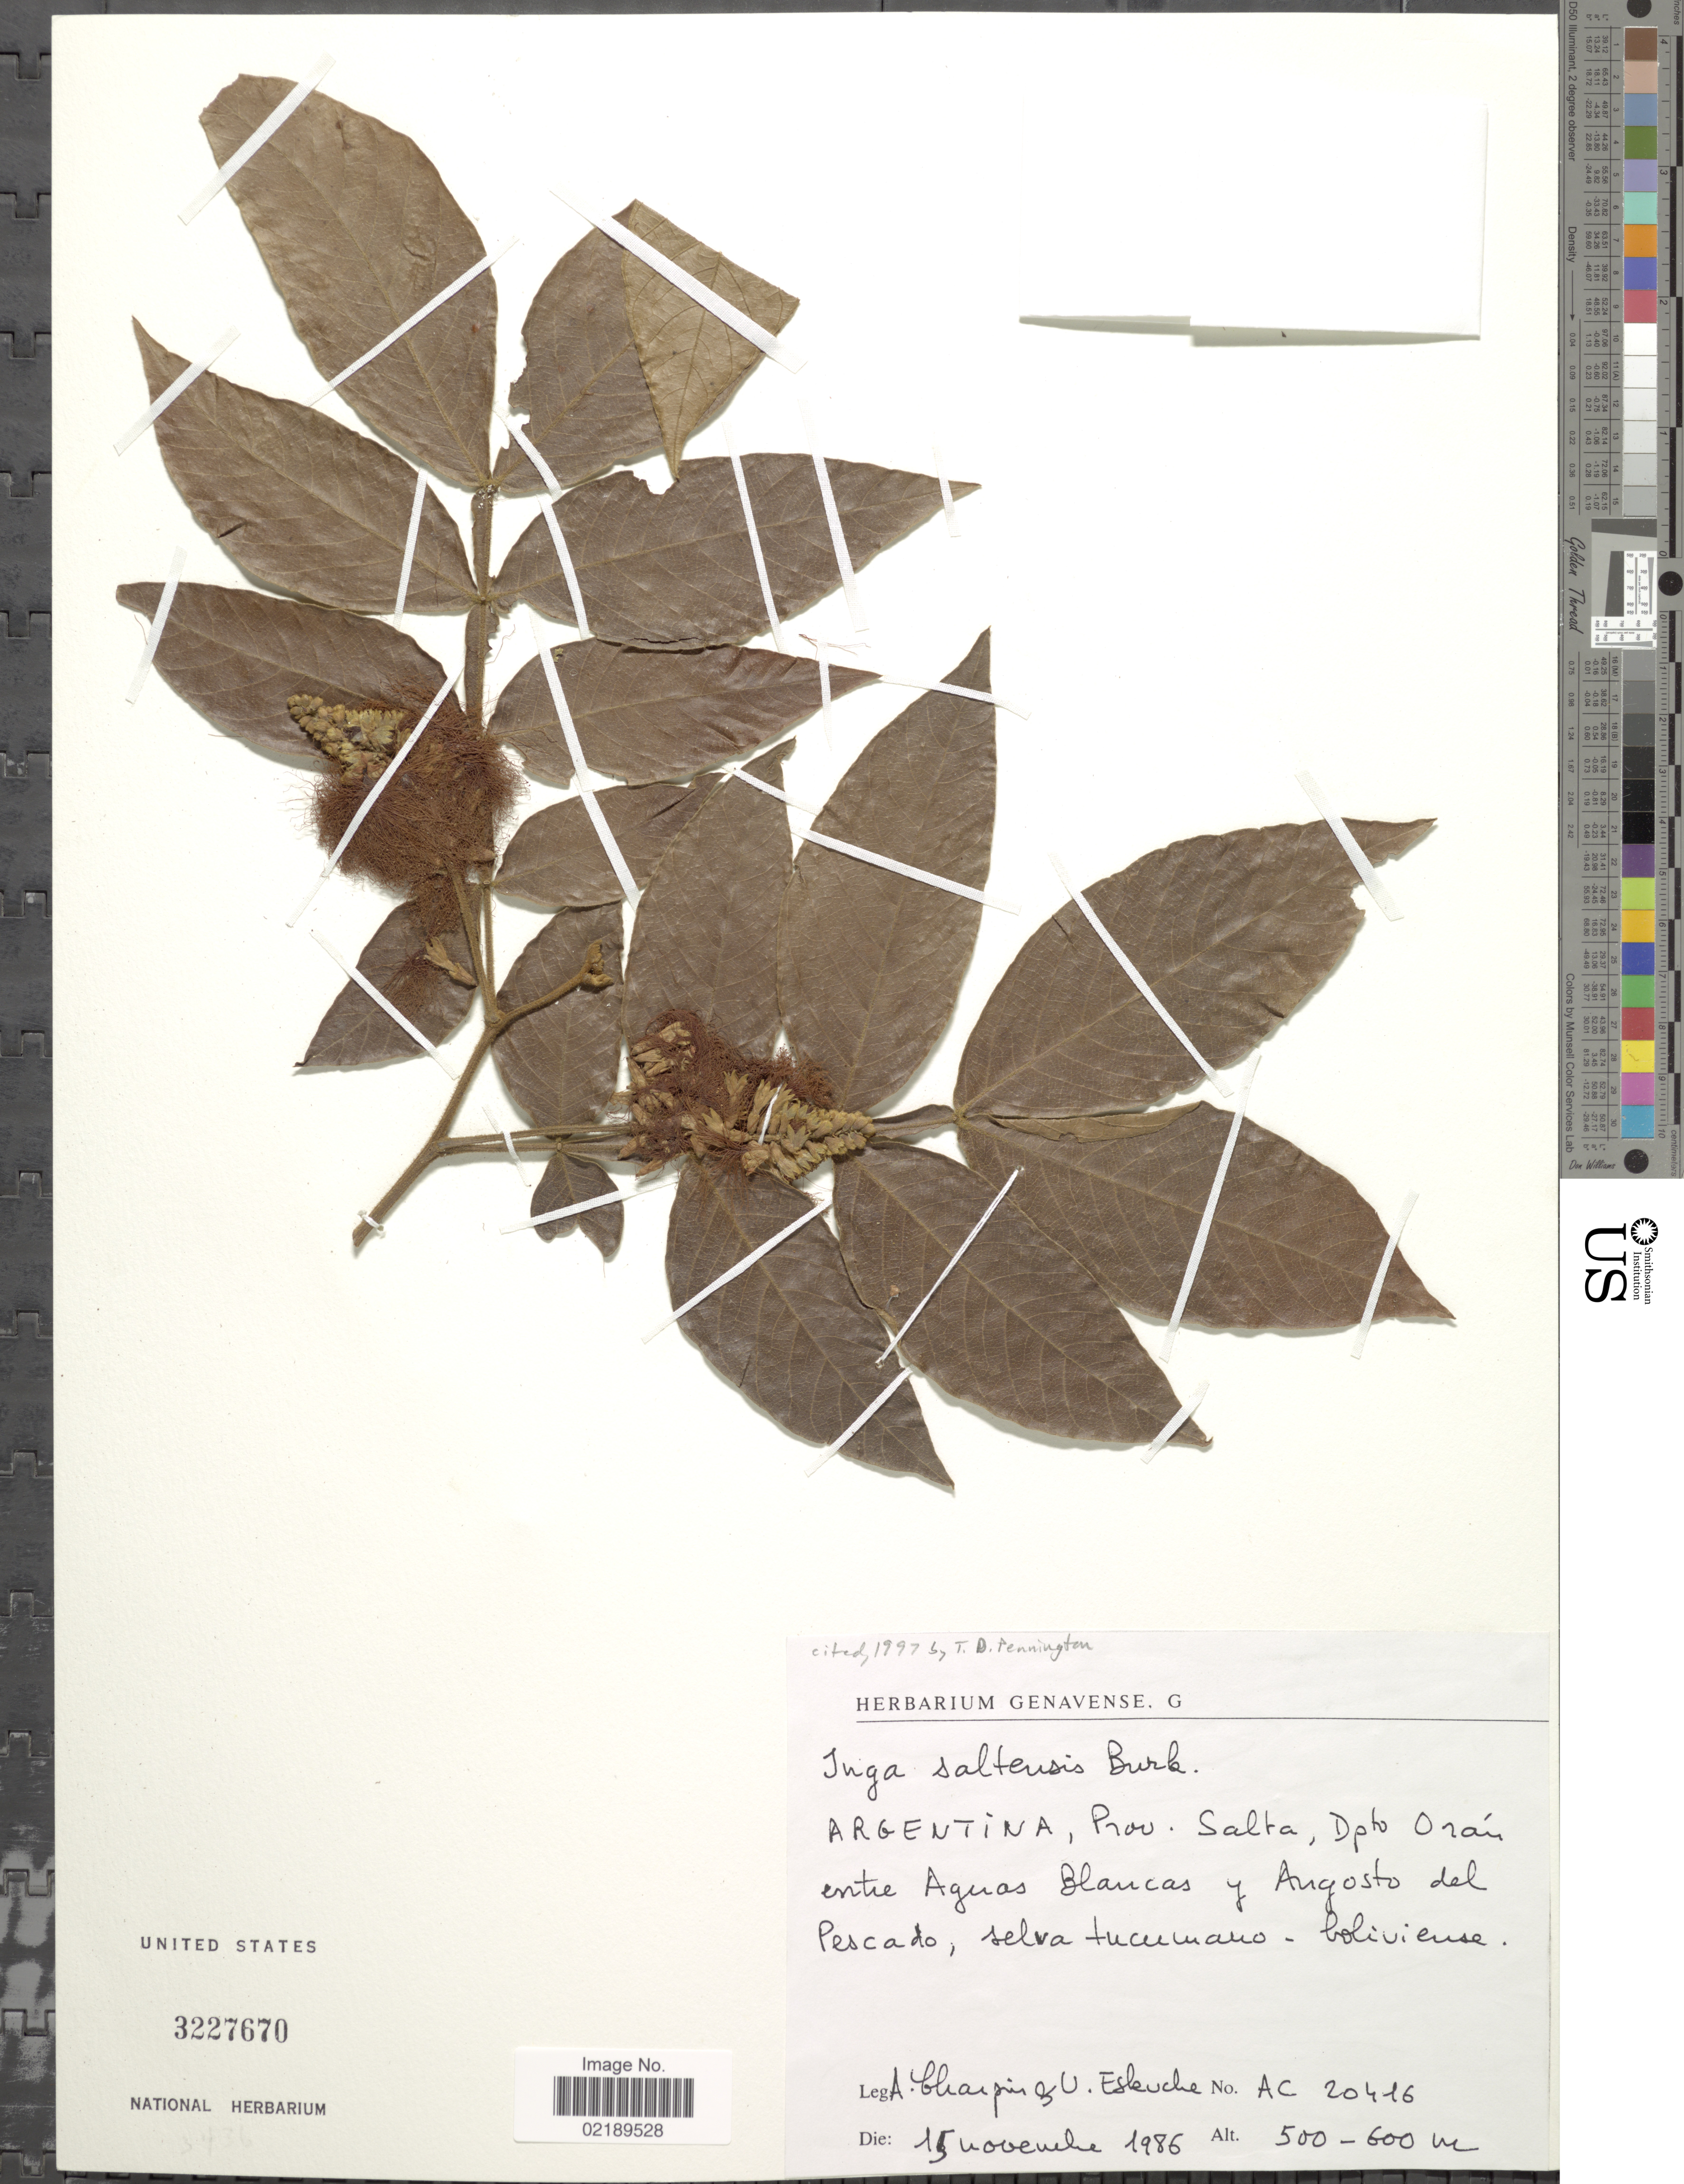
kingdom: Plantae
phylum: Tracheophyta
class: Magnoliopsida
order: Fabales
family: Fabaceae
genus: Inga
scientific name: Inga saltensis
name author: Burkart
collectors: A. Charpin & U. Eskuche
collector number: AC 20416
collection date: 1986-11-15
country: Argentina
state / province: Salta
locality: Dpto. Oran entre Aguas Blancas y Angosto del Pescado, selvan tucumano-boliviense.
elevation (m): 500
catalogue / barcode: US 3227670